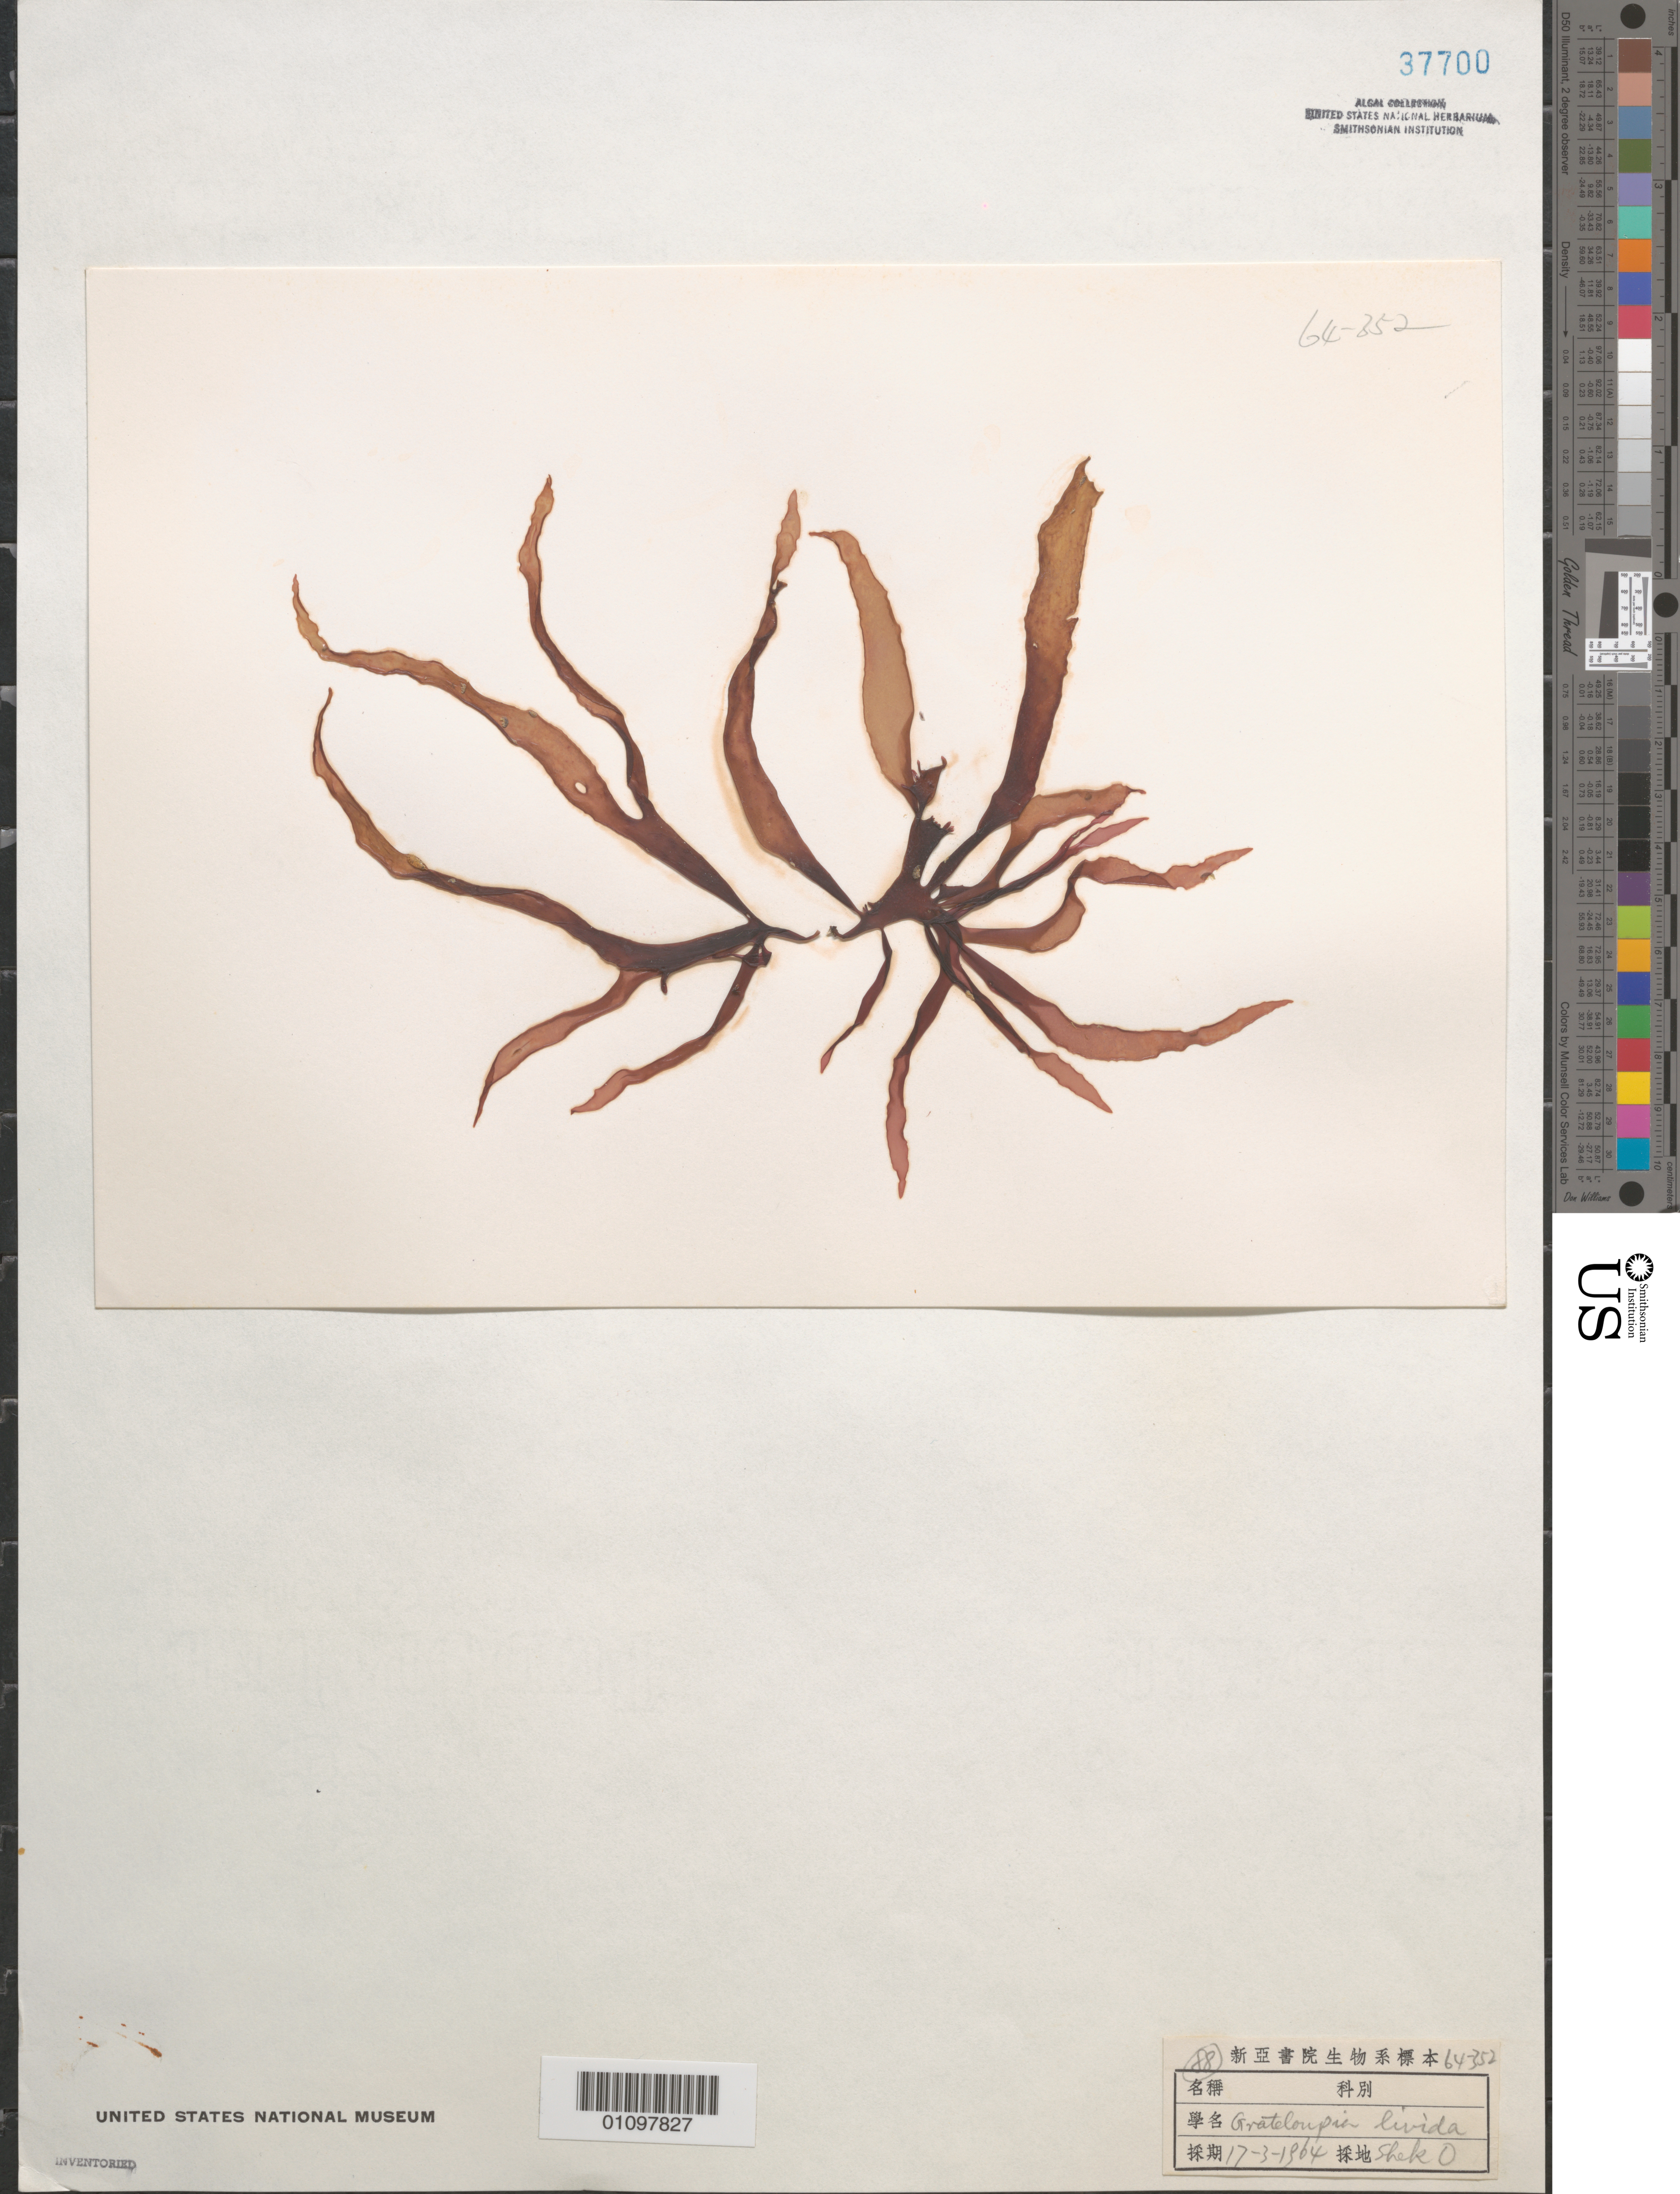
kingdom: Plantae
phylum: Rhodophyta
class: Florideophyceae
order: Halymeniales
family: Halymeniaceae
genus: Grateloupia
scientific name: Grateloupia livida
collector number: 64-352 & 88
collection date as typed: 17 Mar 1964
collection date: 1964-03-17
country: China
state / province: Hong Kong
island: Hong Kong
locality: Shek O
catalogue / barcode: US 37700